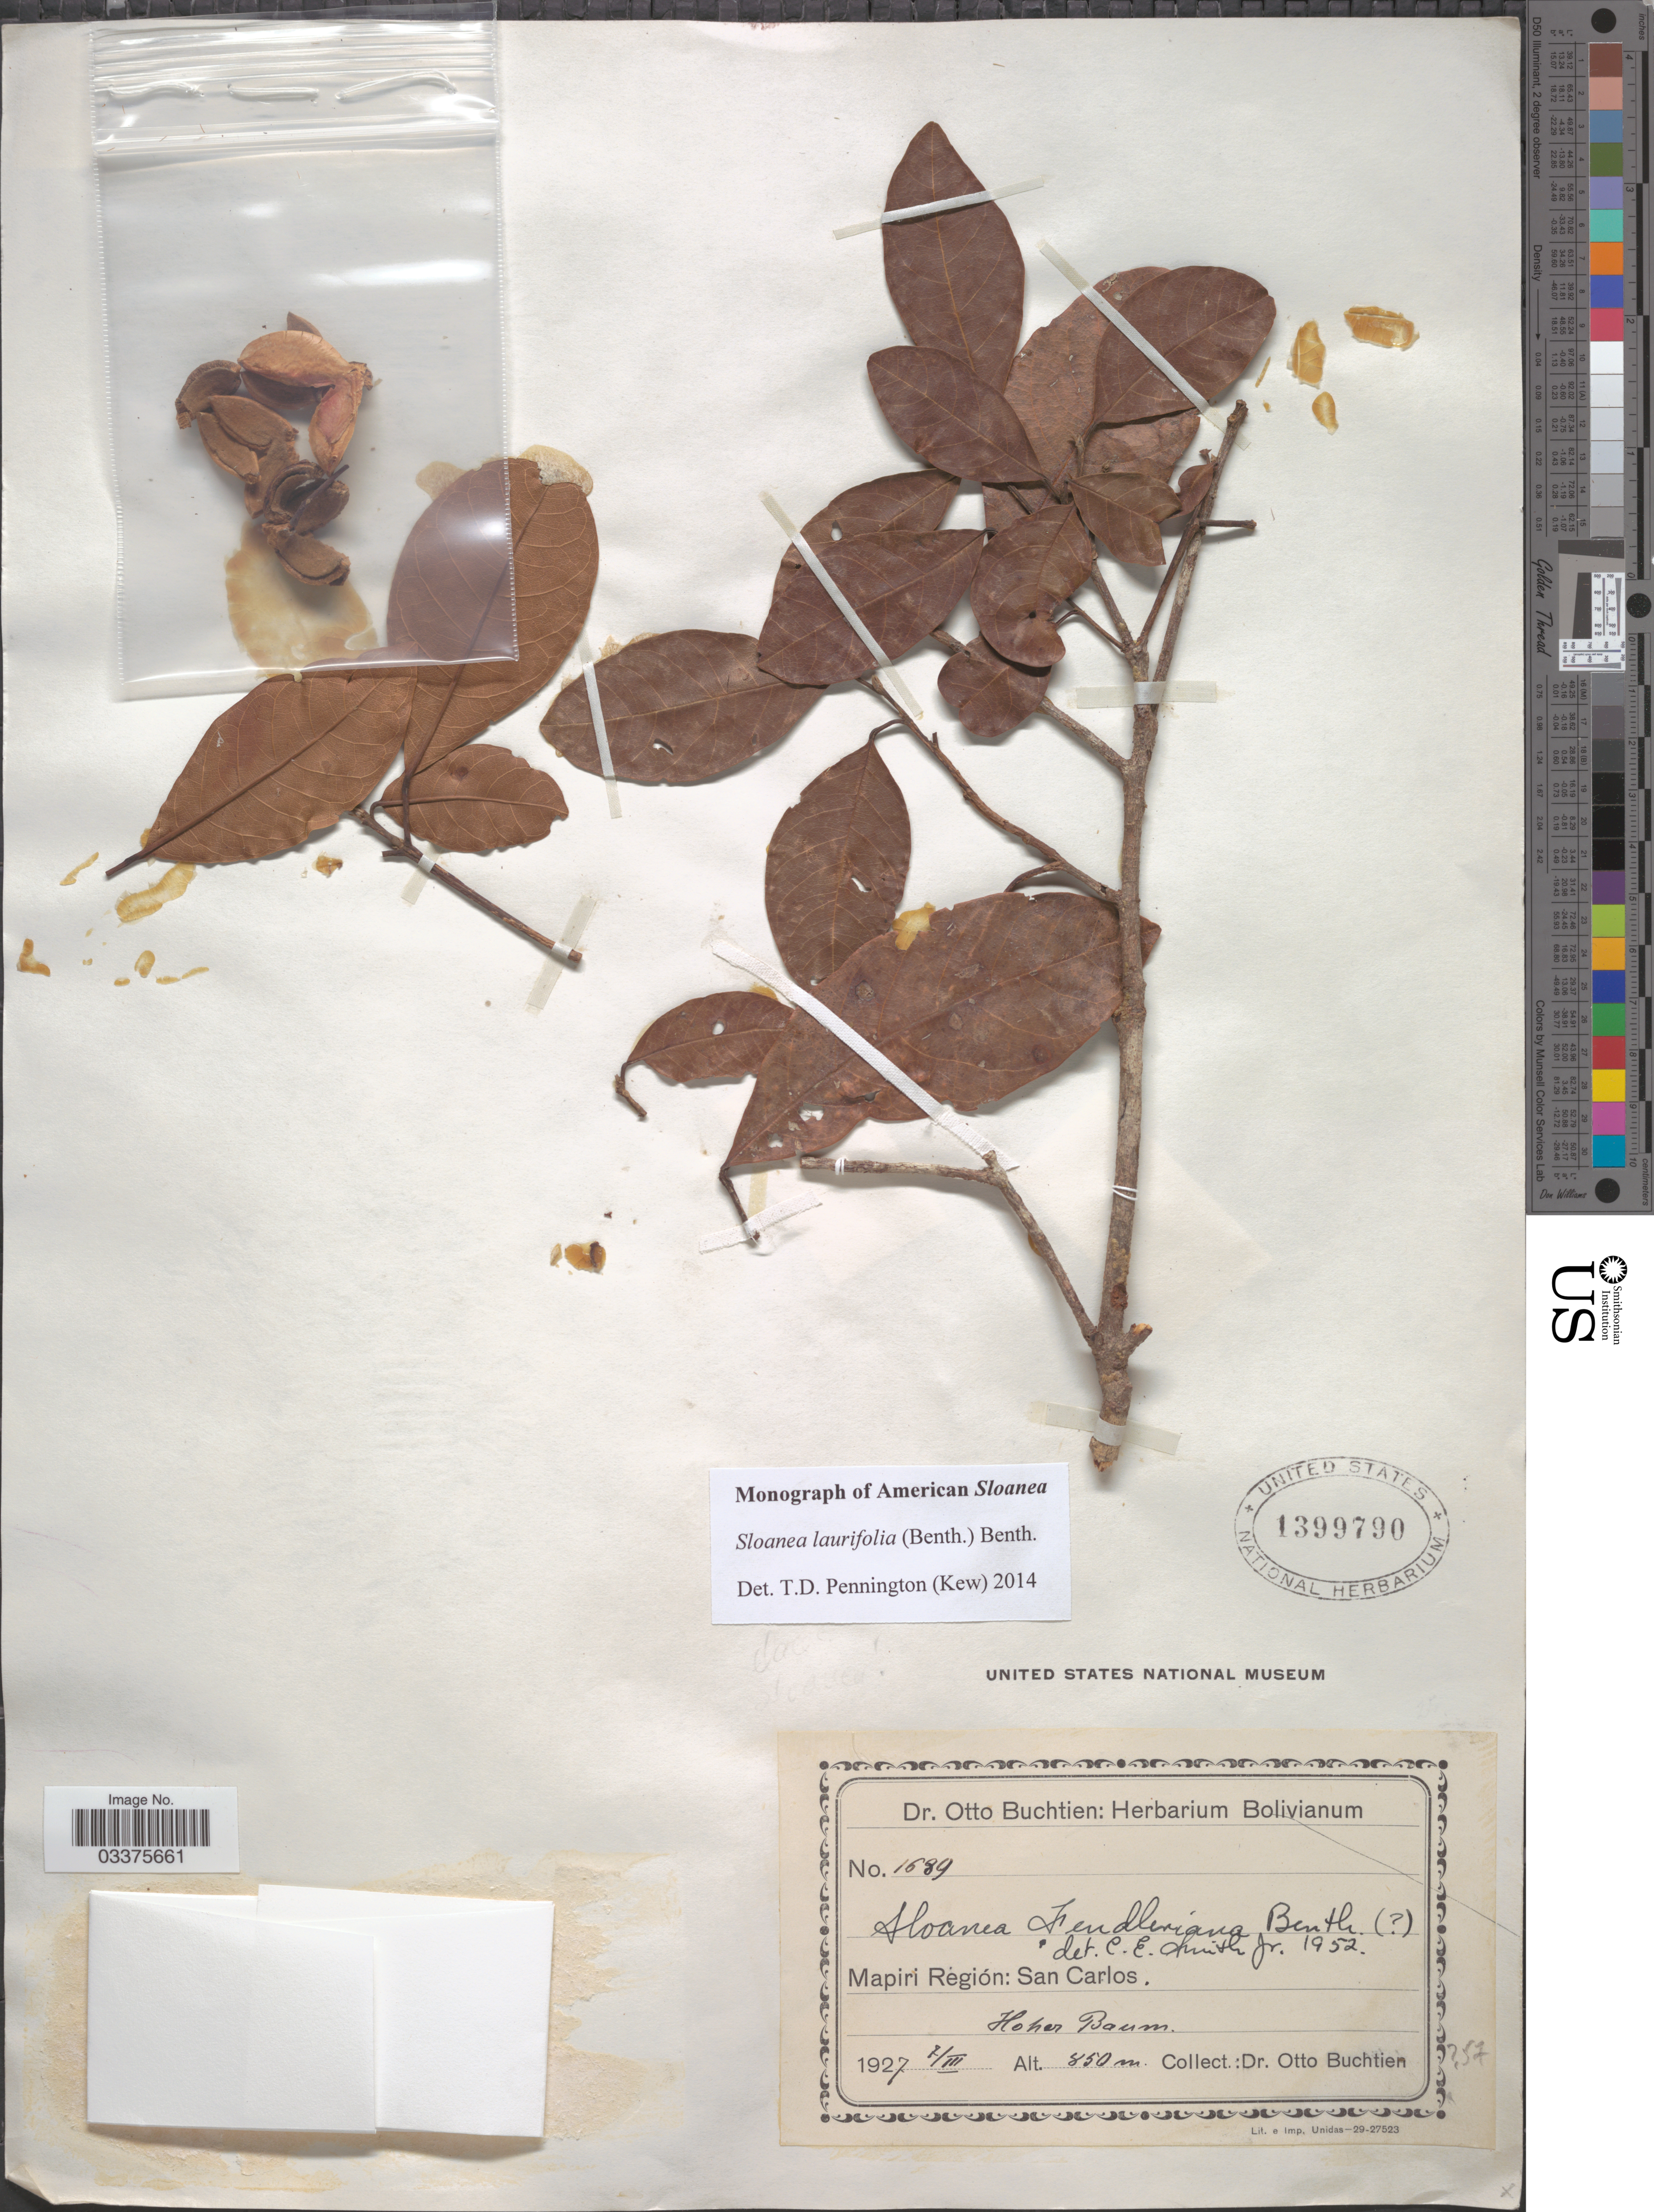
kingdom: Plantae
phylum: Tracheophyta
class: Magnoliopsida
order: Oxalidales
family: Elaeocarpaceae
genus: Sloanea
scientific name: Sloanea laurifolia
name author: (Benth.) Benth.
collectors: O. Buchtien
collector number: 1689*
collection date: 1927-03-07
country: Bolivia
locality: Mapiri: Región: San Carlos.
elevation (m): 850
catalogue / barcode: US 1399790